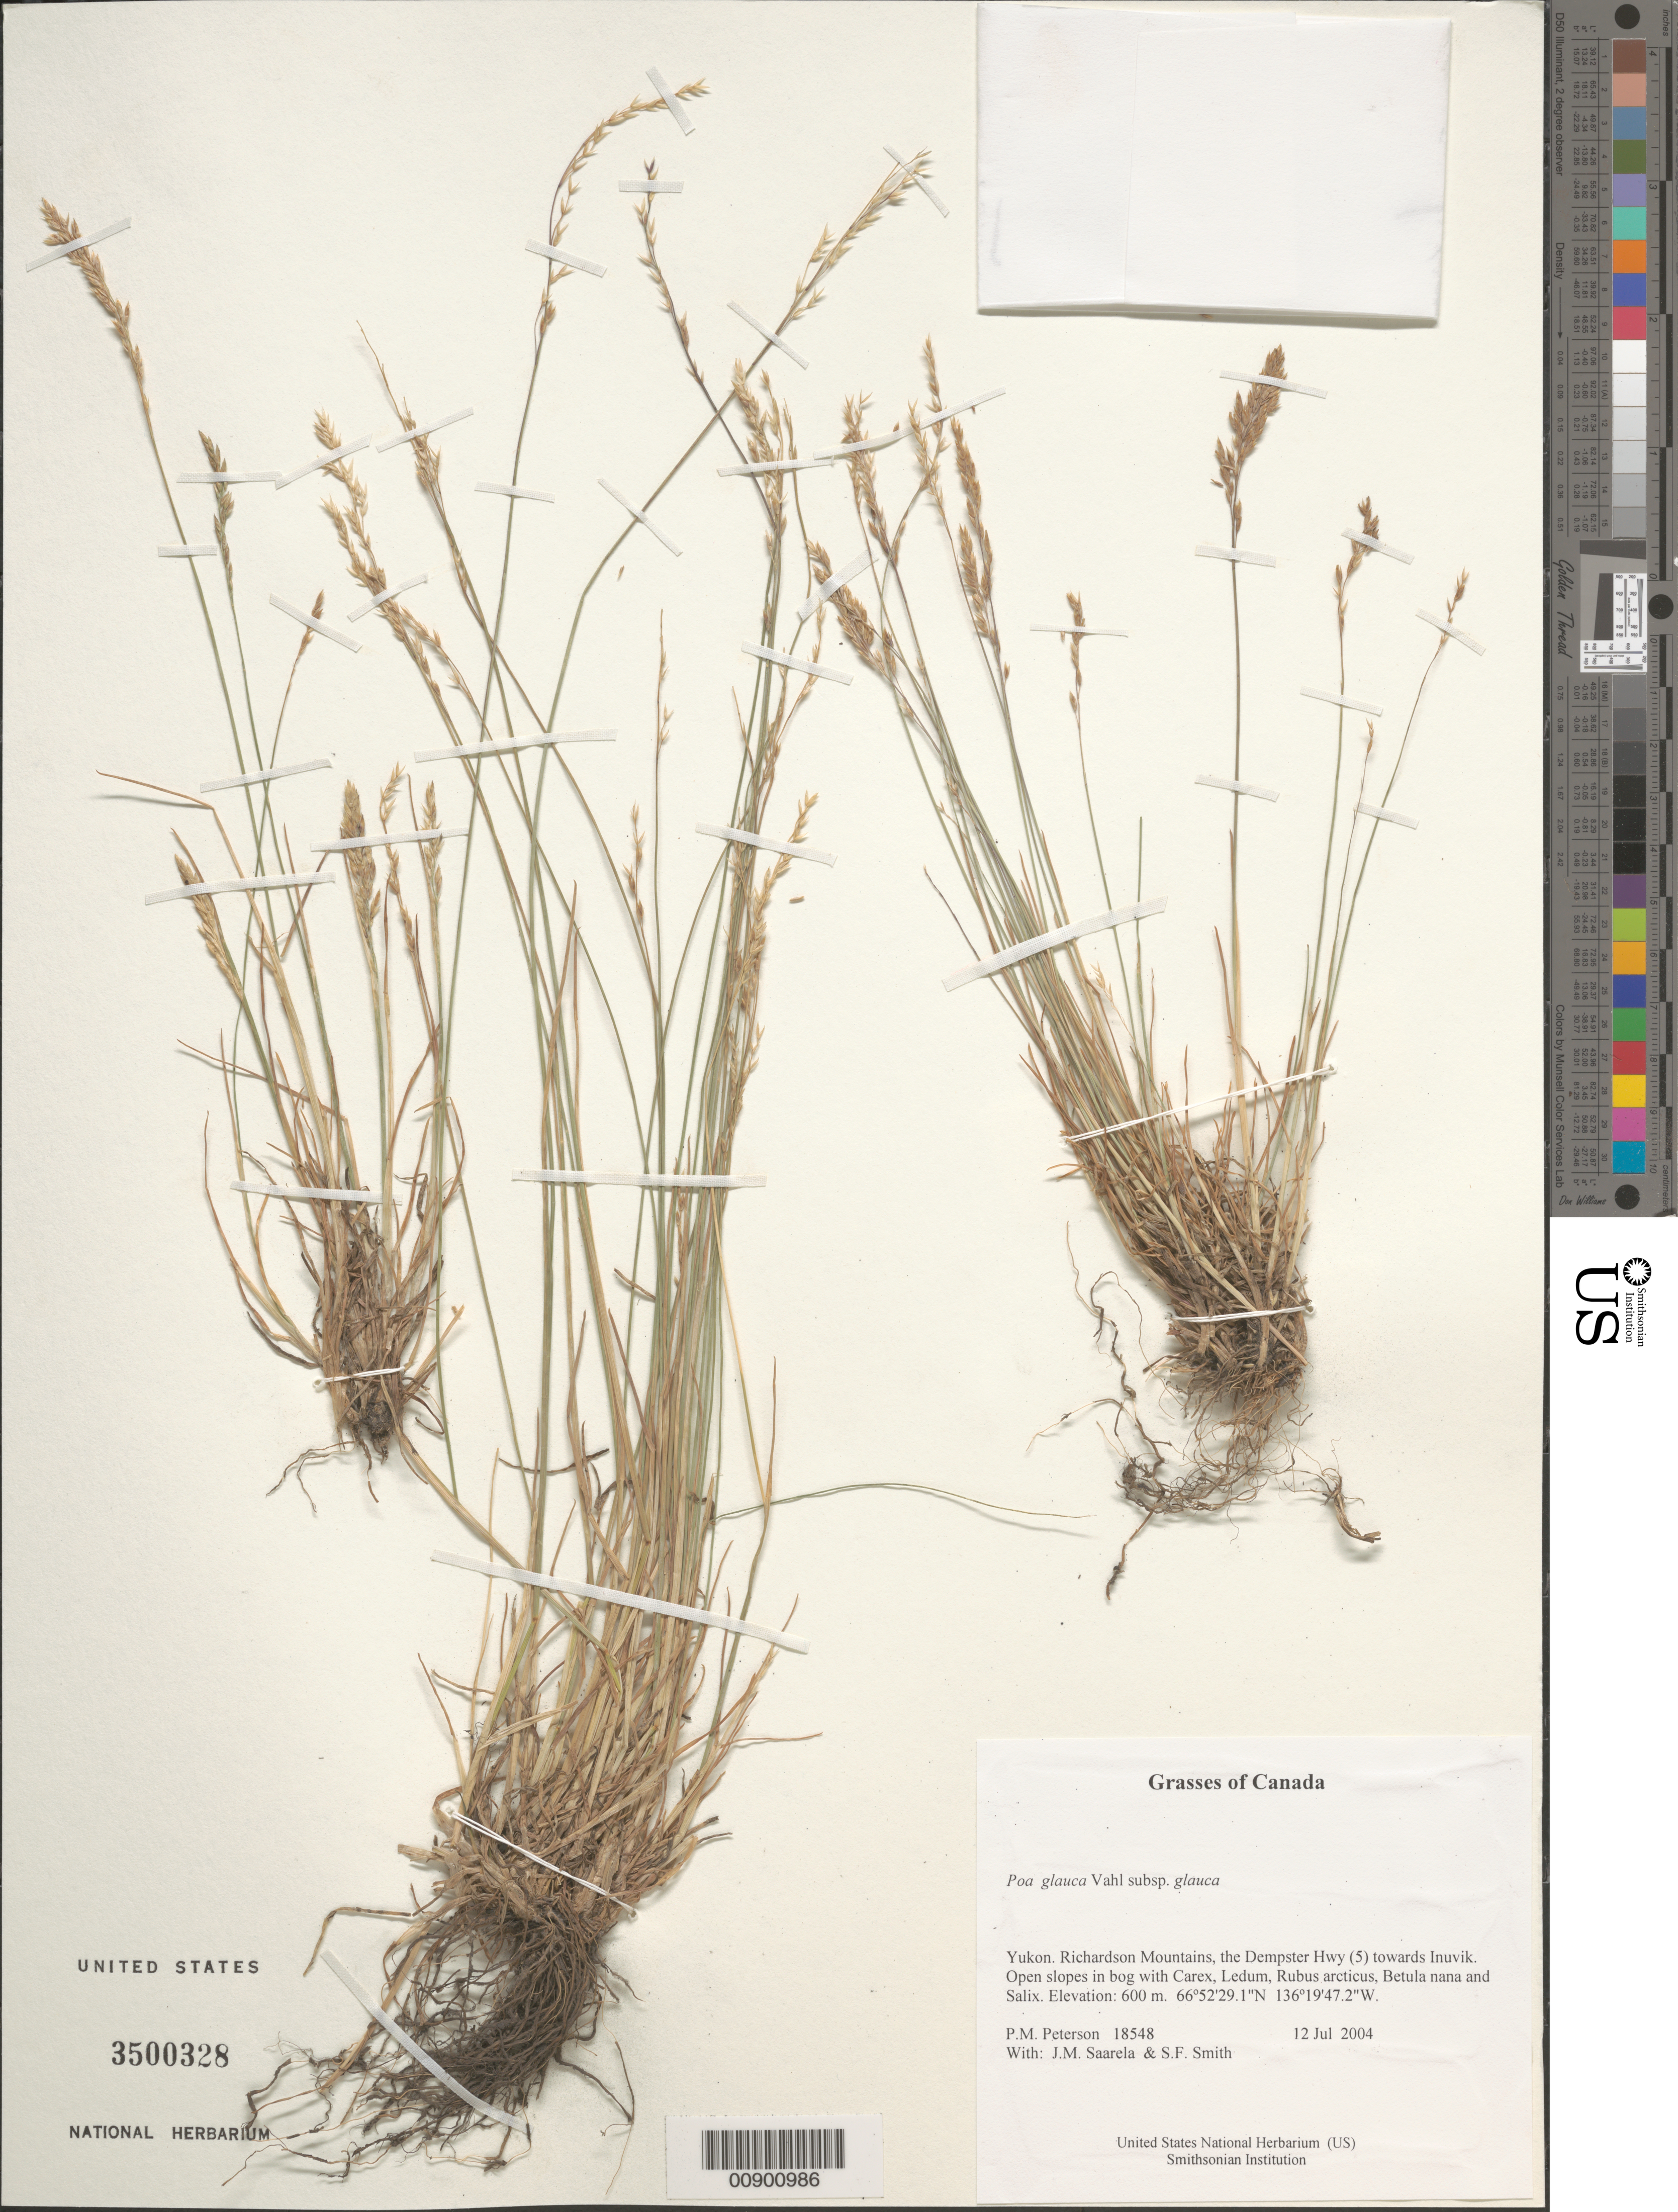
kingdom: Plantae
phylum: Tracheophyta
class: Liliopsida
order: Poales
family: Poaceae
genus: Poa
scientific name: Poa glauca subsp. glauca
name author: Vahl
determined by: Soreng, Robert J., Research Associate (BOT), Smithsonian Institution - National Museum of Natural History (UNITED STATES)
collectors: P. M. Peterson, J. Saarela & S.F. Smith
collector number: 18548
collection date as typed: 12 Jul 2004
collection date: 2004-07-12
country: Canada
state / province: Yukon Territory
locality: Richardson Mountains, the Dempster Hwy (5) towards Inuvik. Open slopes in bog with Carex, Ledum, Rubus arcticus, Betula nana and Salix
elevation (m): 600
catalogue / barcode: US 3500328